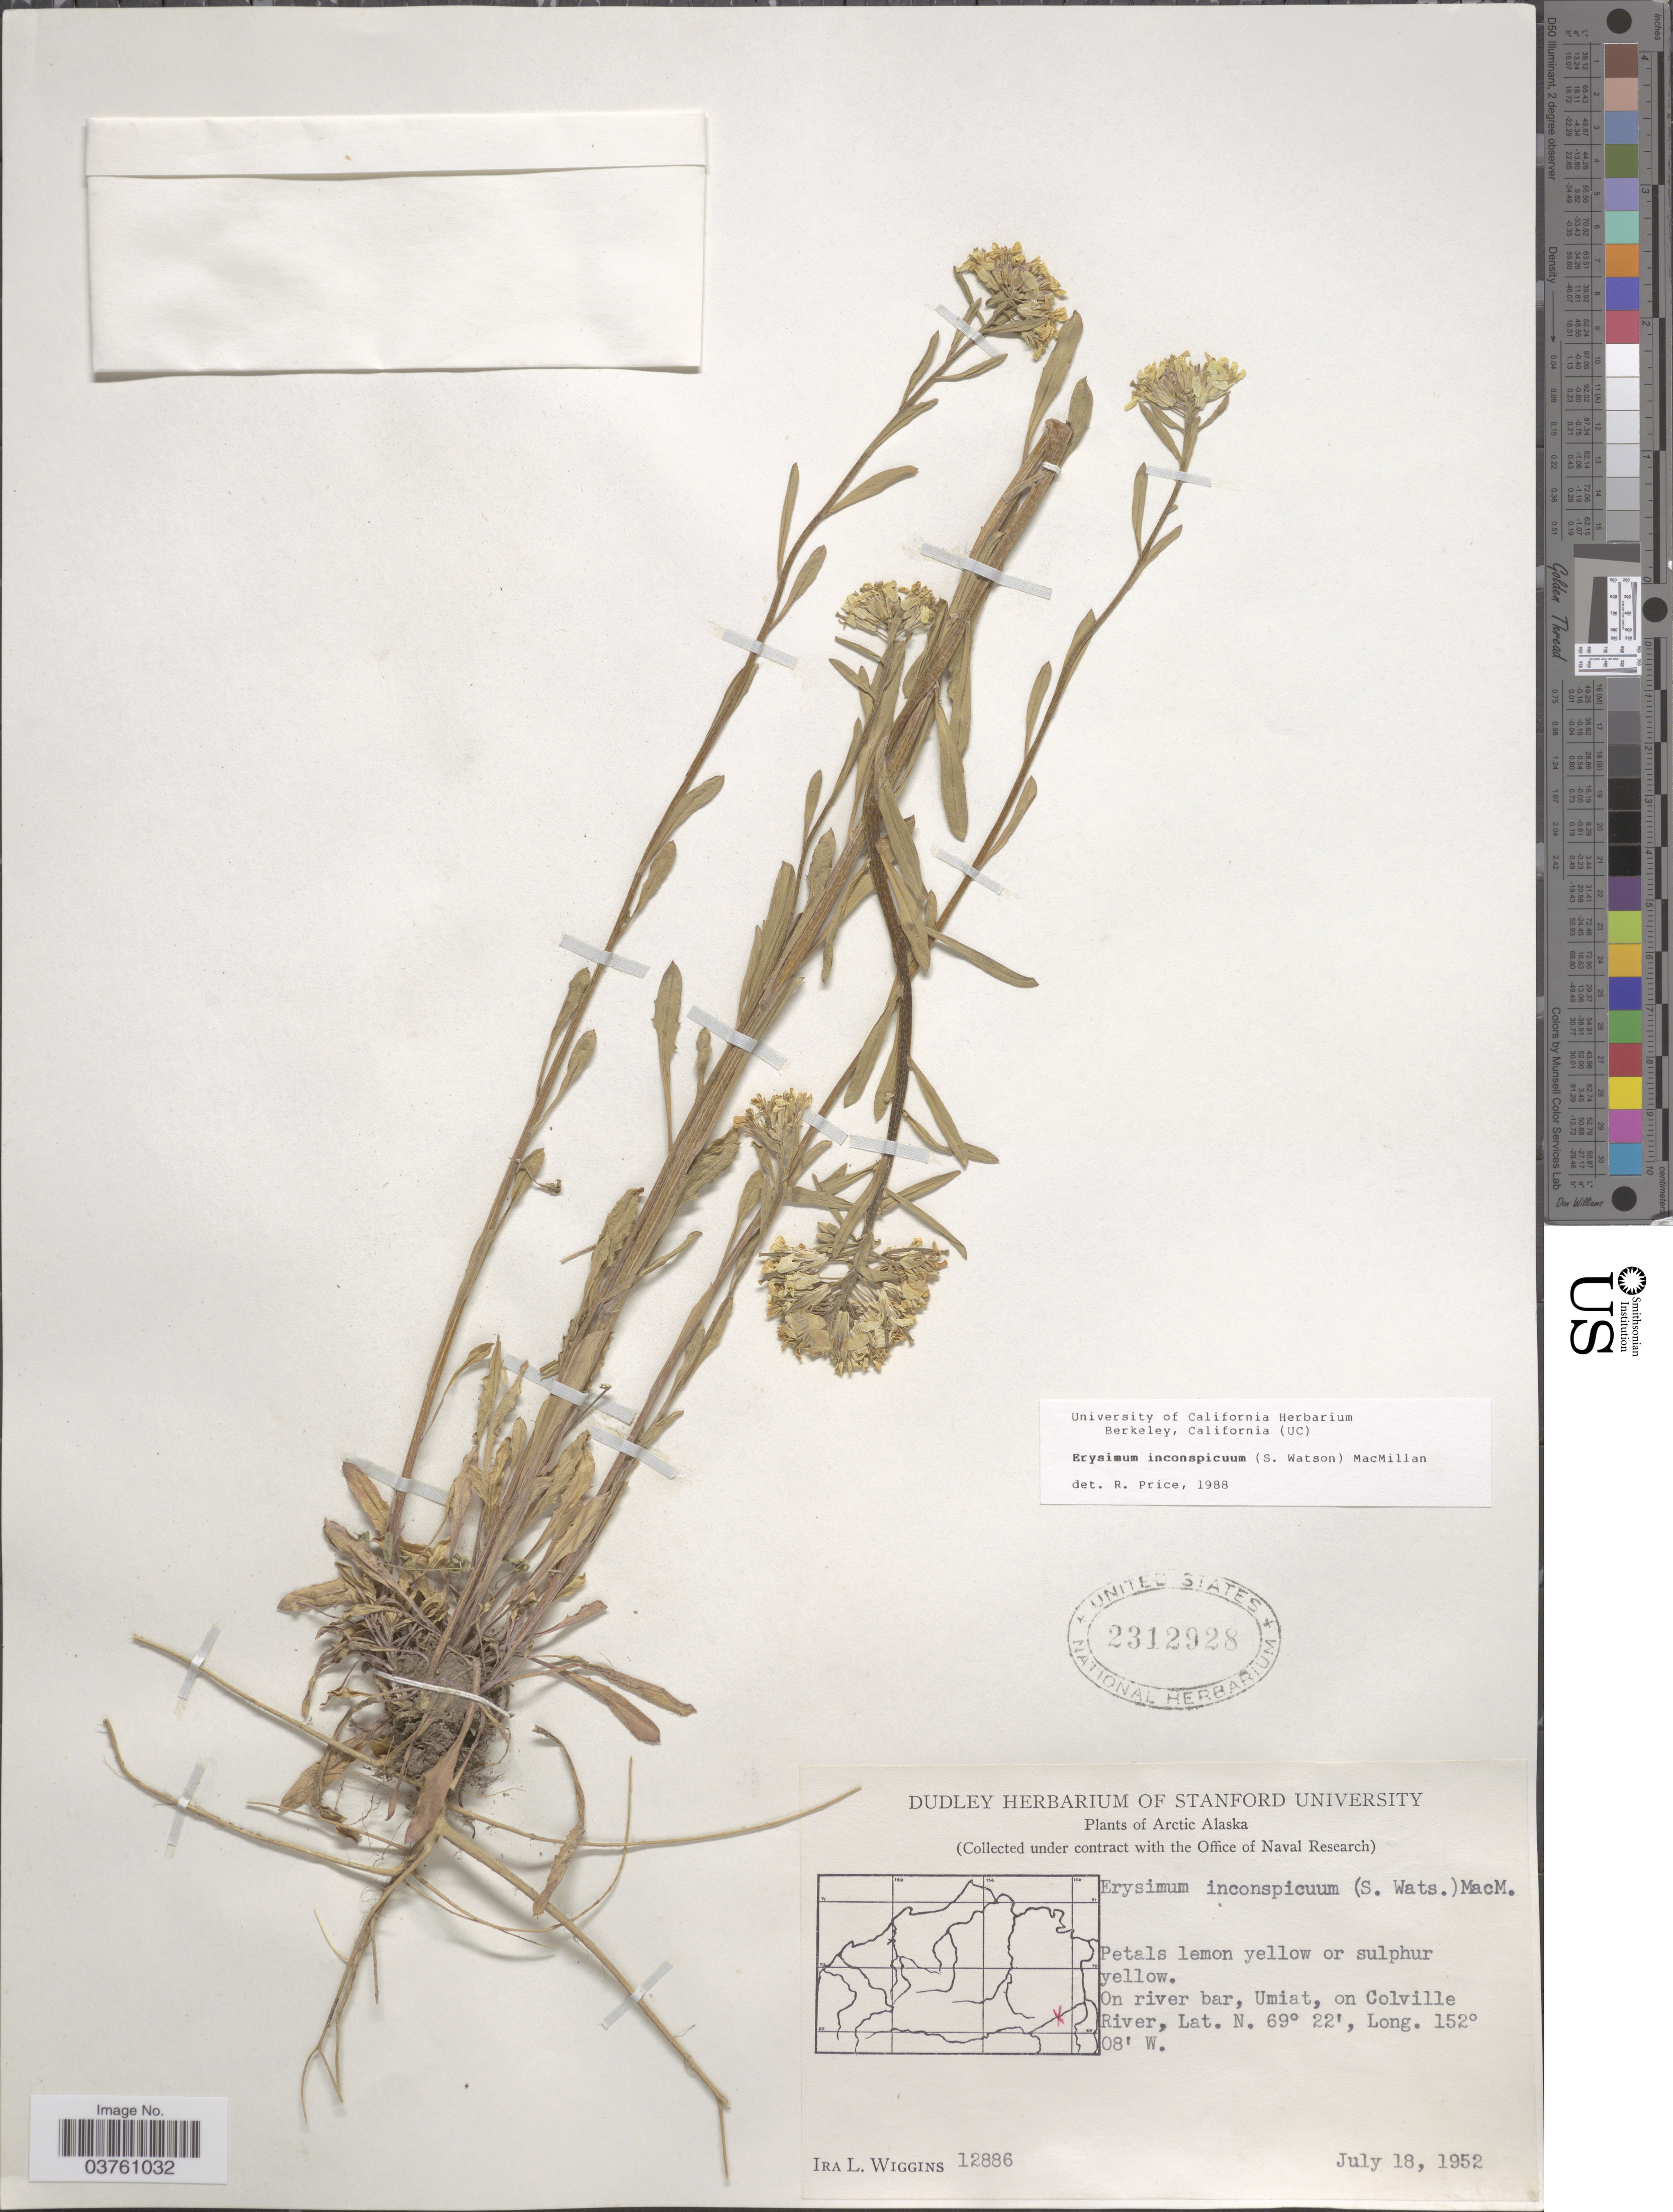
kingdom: Plantae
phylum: Tracheophyta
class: Magnoliopsida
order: Brassicales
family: Brassicaceae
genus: Erysimum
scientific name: Erysimum inconspicuum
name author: (S. Watson) MacMill.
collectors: I. L. Wiggins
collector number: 12886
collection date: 1952-07-18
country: United States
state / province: Alaska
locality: Arctic Alaska. On river bar, Umiat, on Colville River.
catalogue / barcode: US 2312928